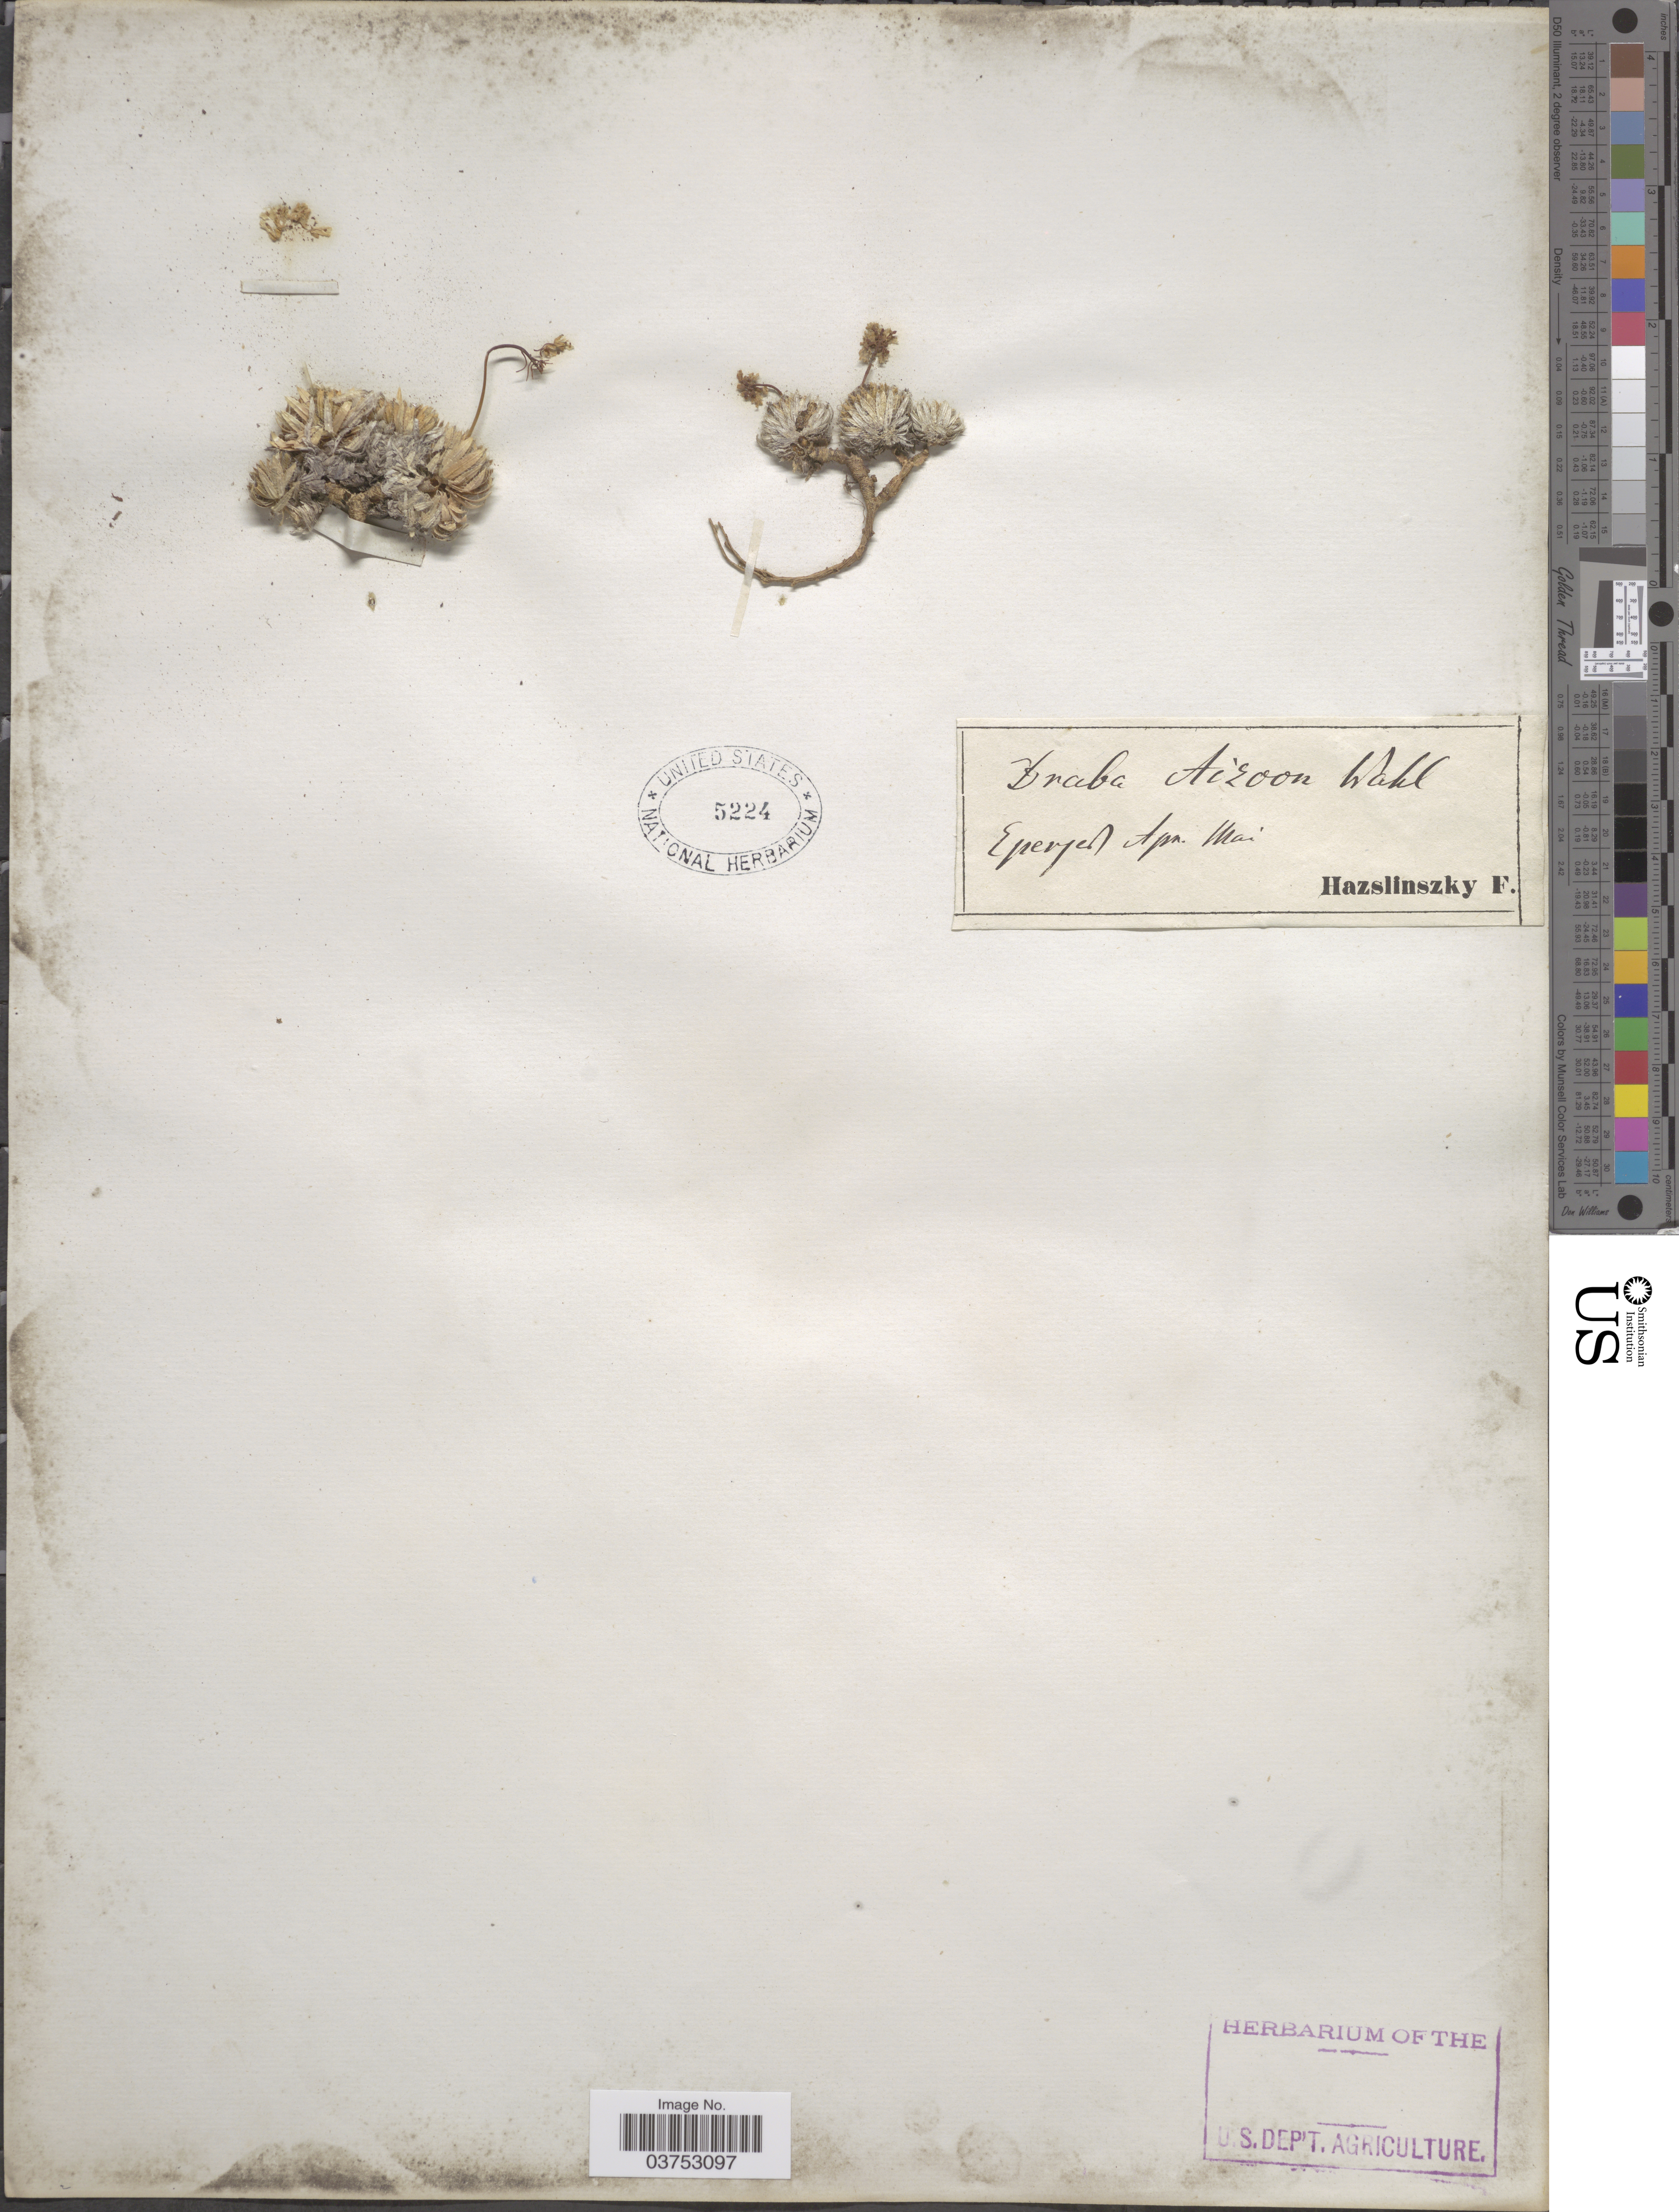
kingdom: Plantae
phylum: Tracheophyta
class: Magnoliopsida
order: Brassicales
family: Brassicaceae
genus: Draba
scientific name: Draba aizoon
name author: Wahlenb.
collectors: F. Hazslinsky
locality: Eperped [interpreted].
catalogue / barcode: US 5224